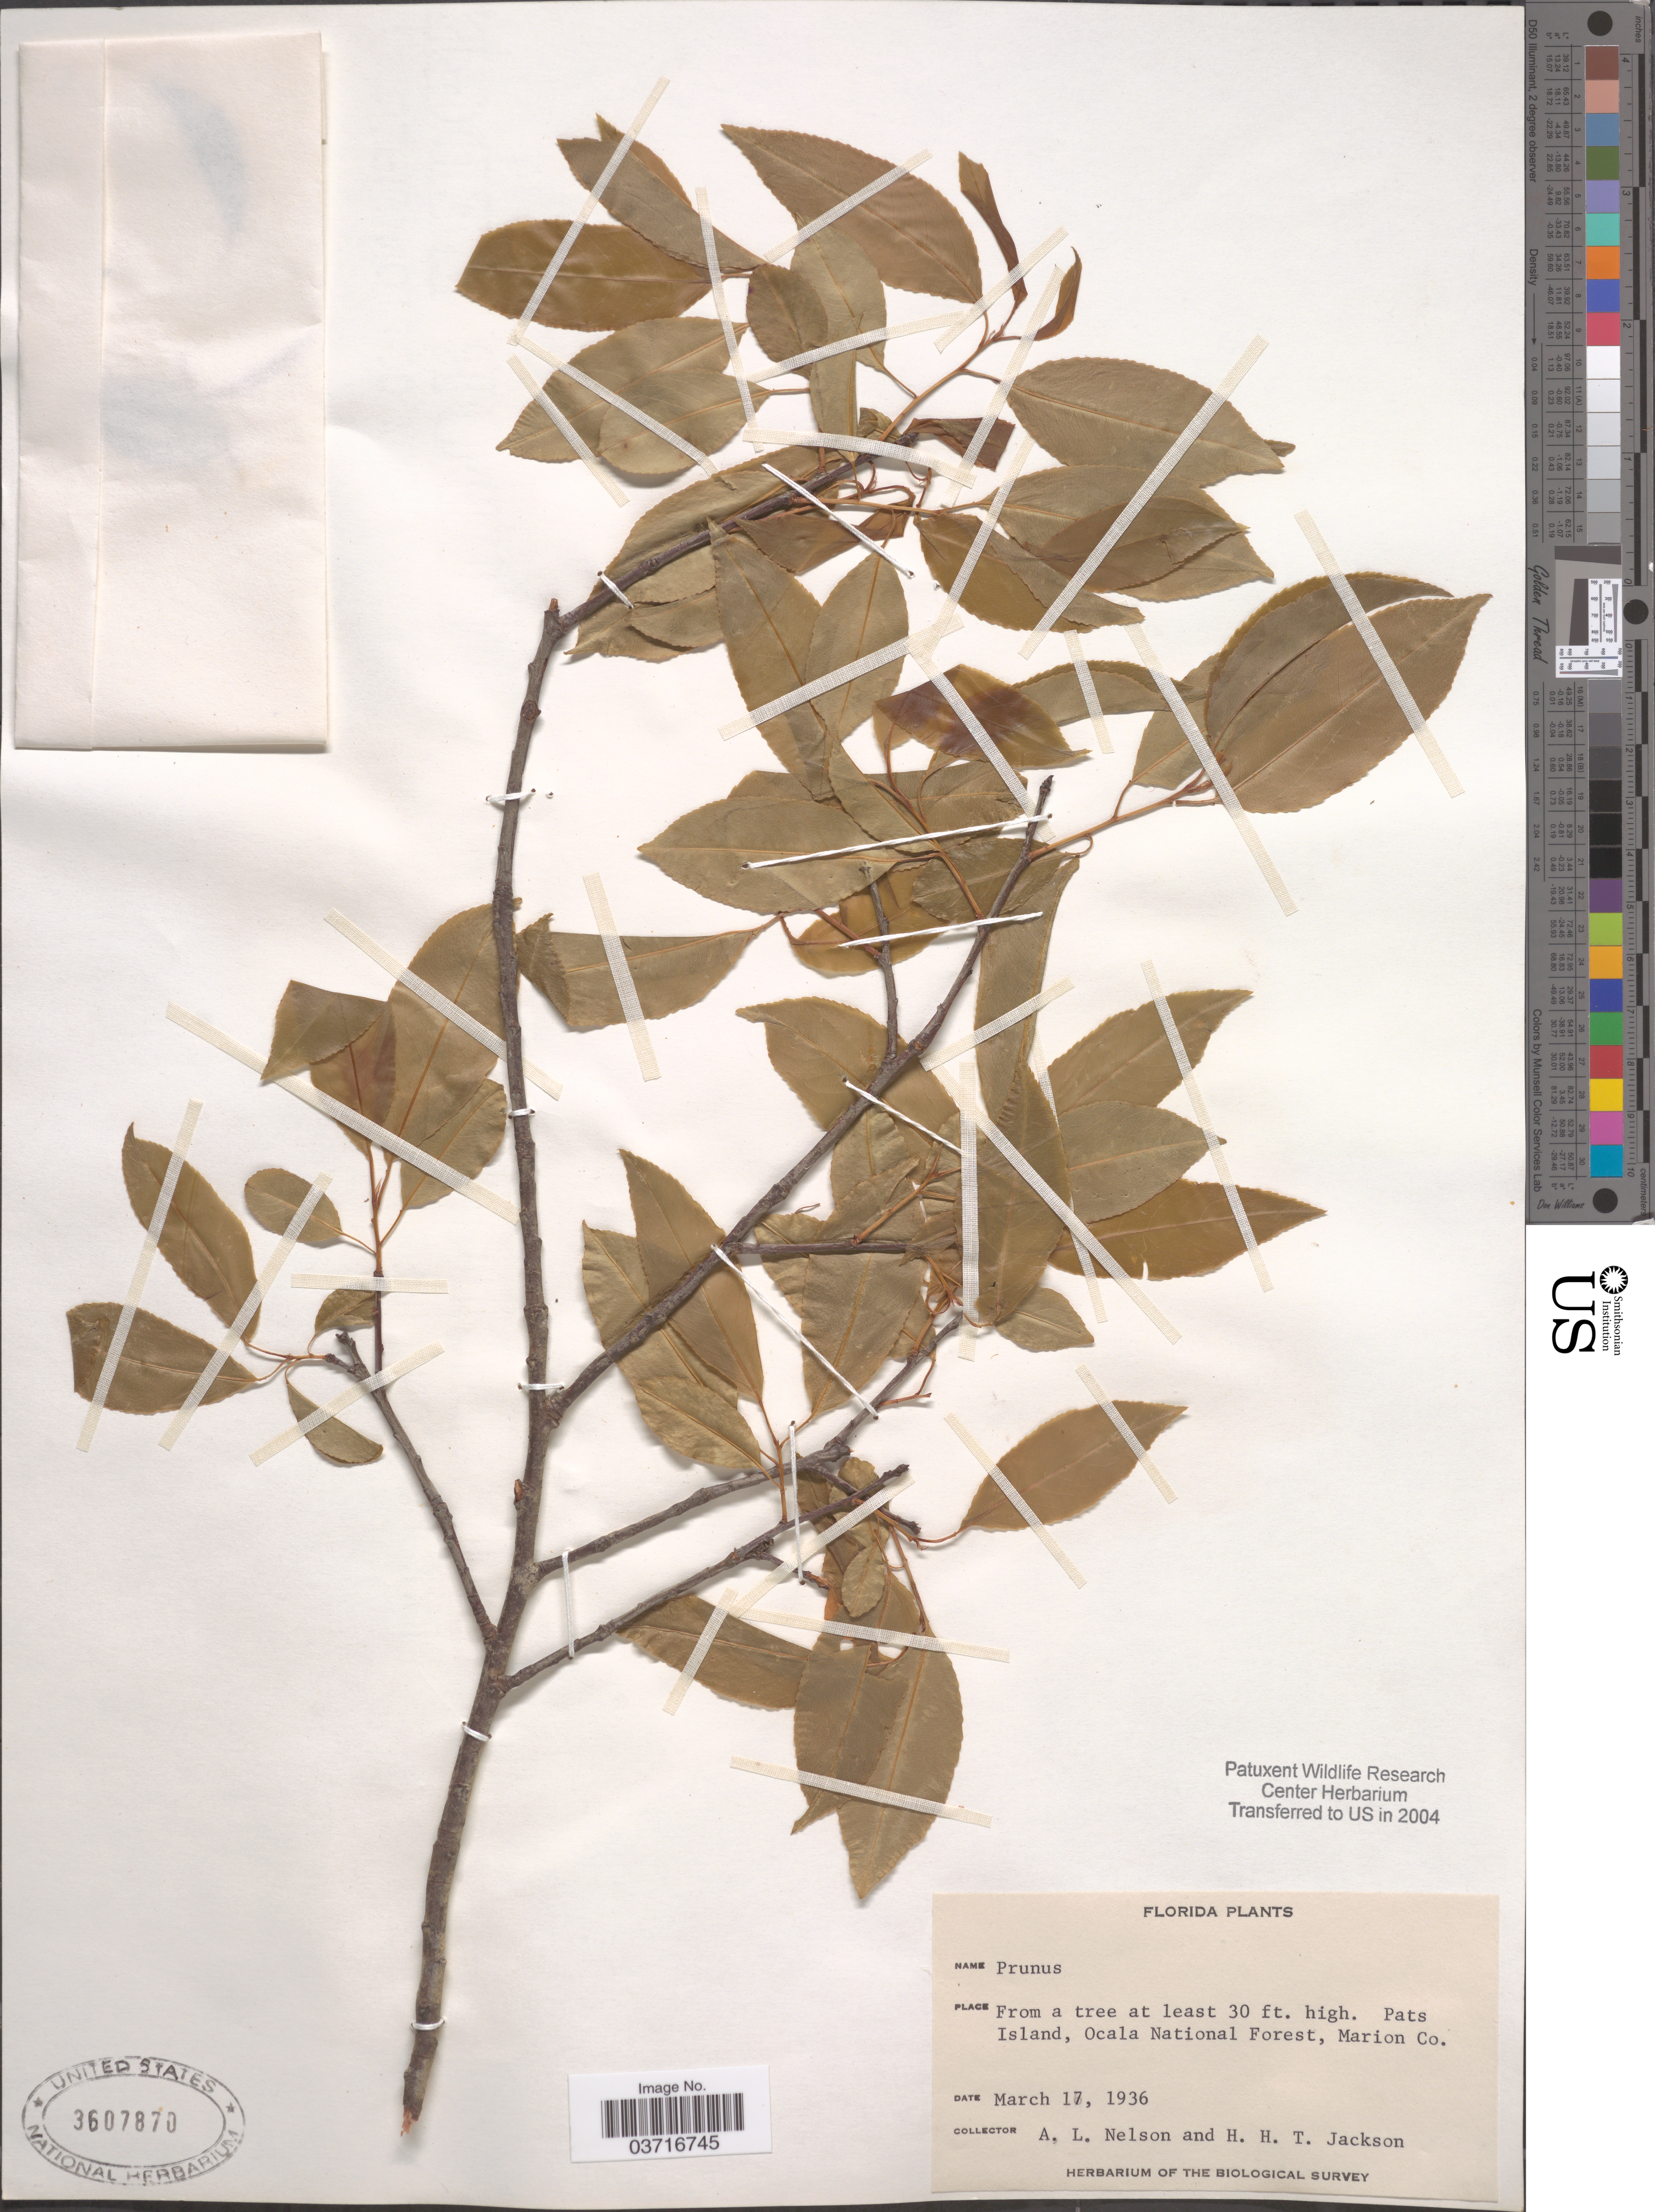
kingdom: Plantae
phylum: Tracheophyta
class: Magnoliopsida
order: Rosales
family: Rosaceae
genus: Prunus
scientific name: Prunus sp.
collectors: A. L. Nelson & H. Jackson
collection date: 1936-03-17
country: United States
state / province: Florida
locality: Pats Island, Ocala National Forest, Marion Co.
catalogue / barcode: US 3607870